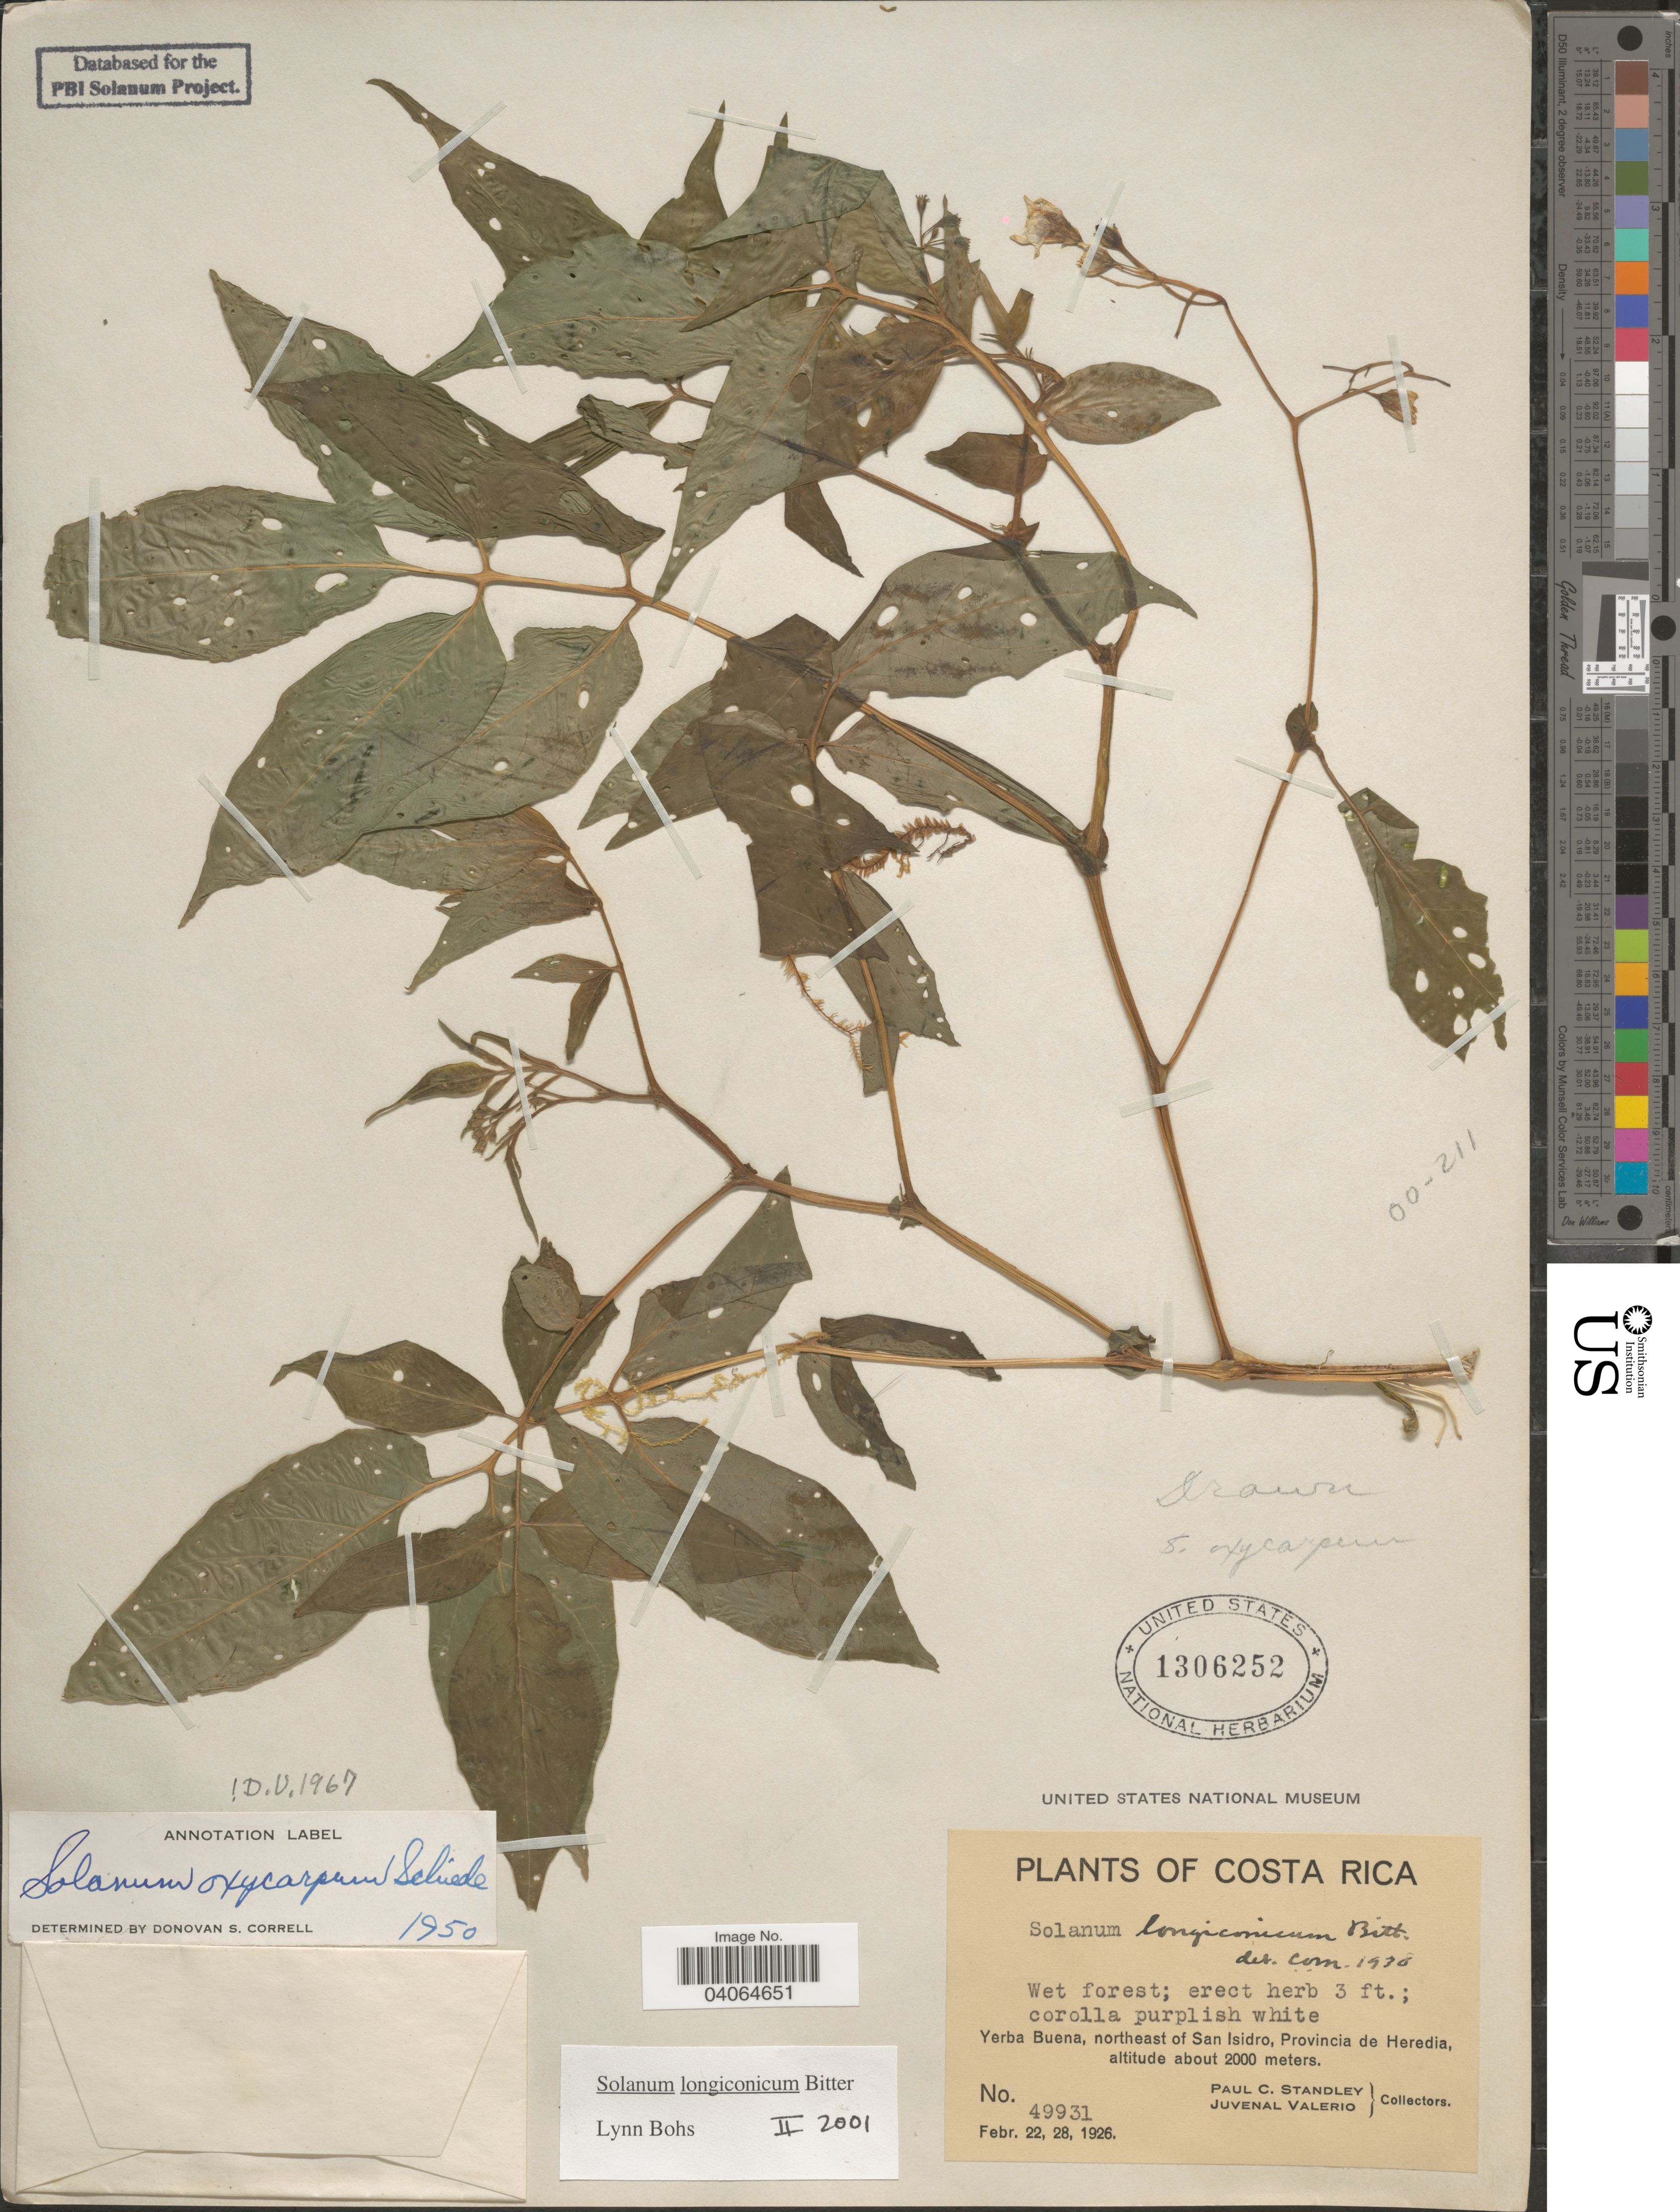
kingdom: Plantae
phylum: Tracheophyta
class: Magnoliopsida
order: Solanales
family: Solanaceae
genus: Solanum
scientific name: Solanum longiconicum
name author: Bitter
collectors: P. C. Standley & J. Valerio R.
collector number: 49931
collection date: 1926-02-22/1926-02-28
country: Costa Rica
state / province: Heredia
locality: Yerba Buena, northeast of San Isidro.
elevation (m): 2000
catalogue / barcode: US 1306252